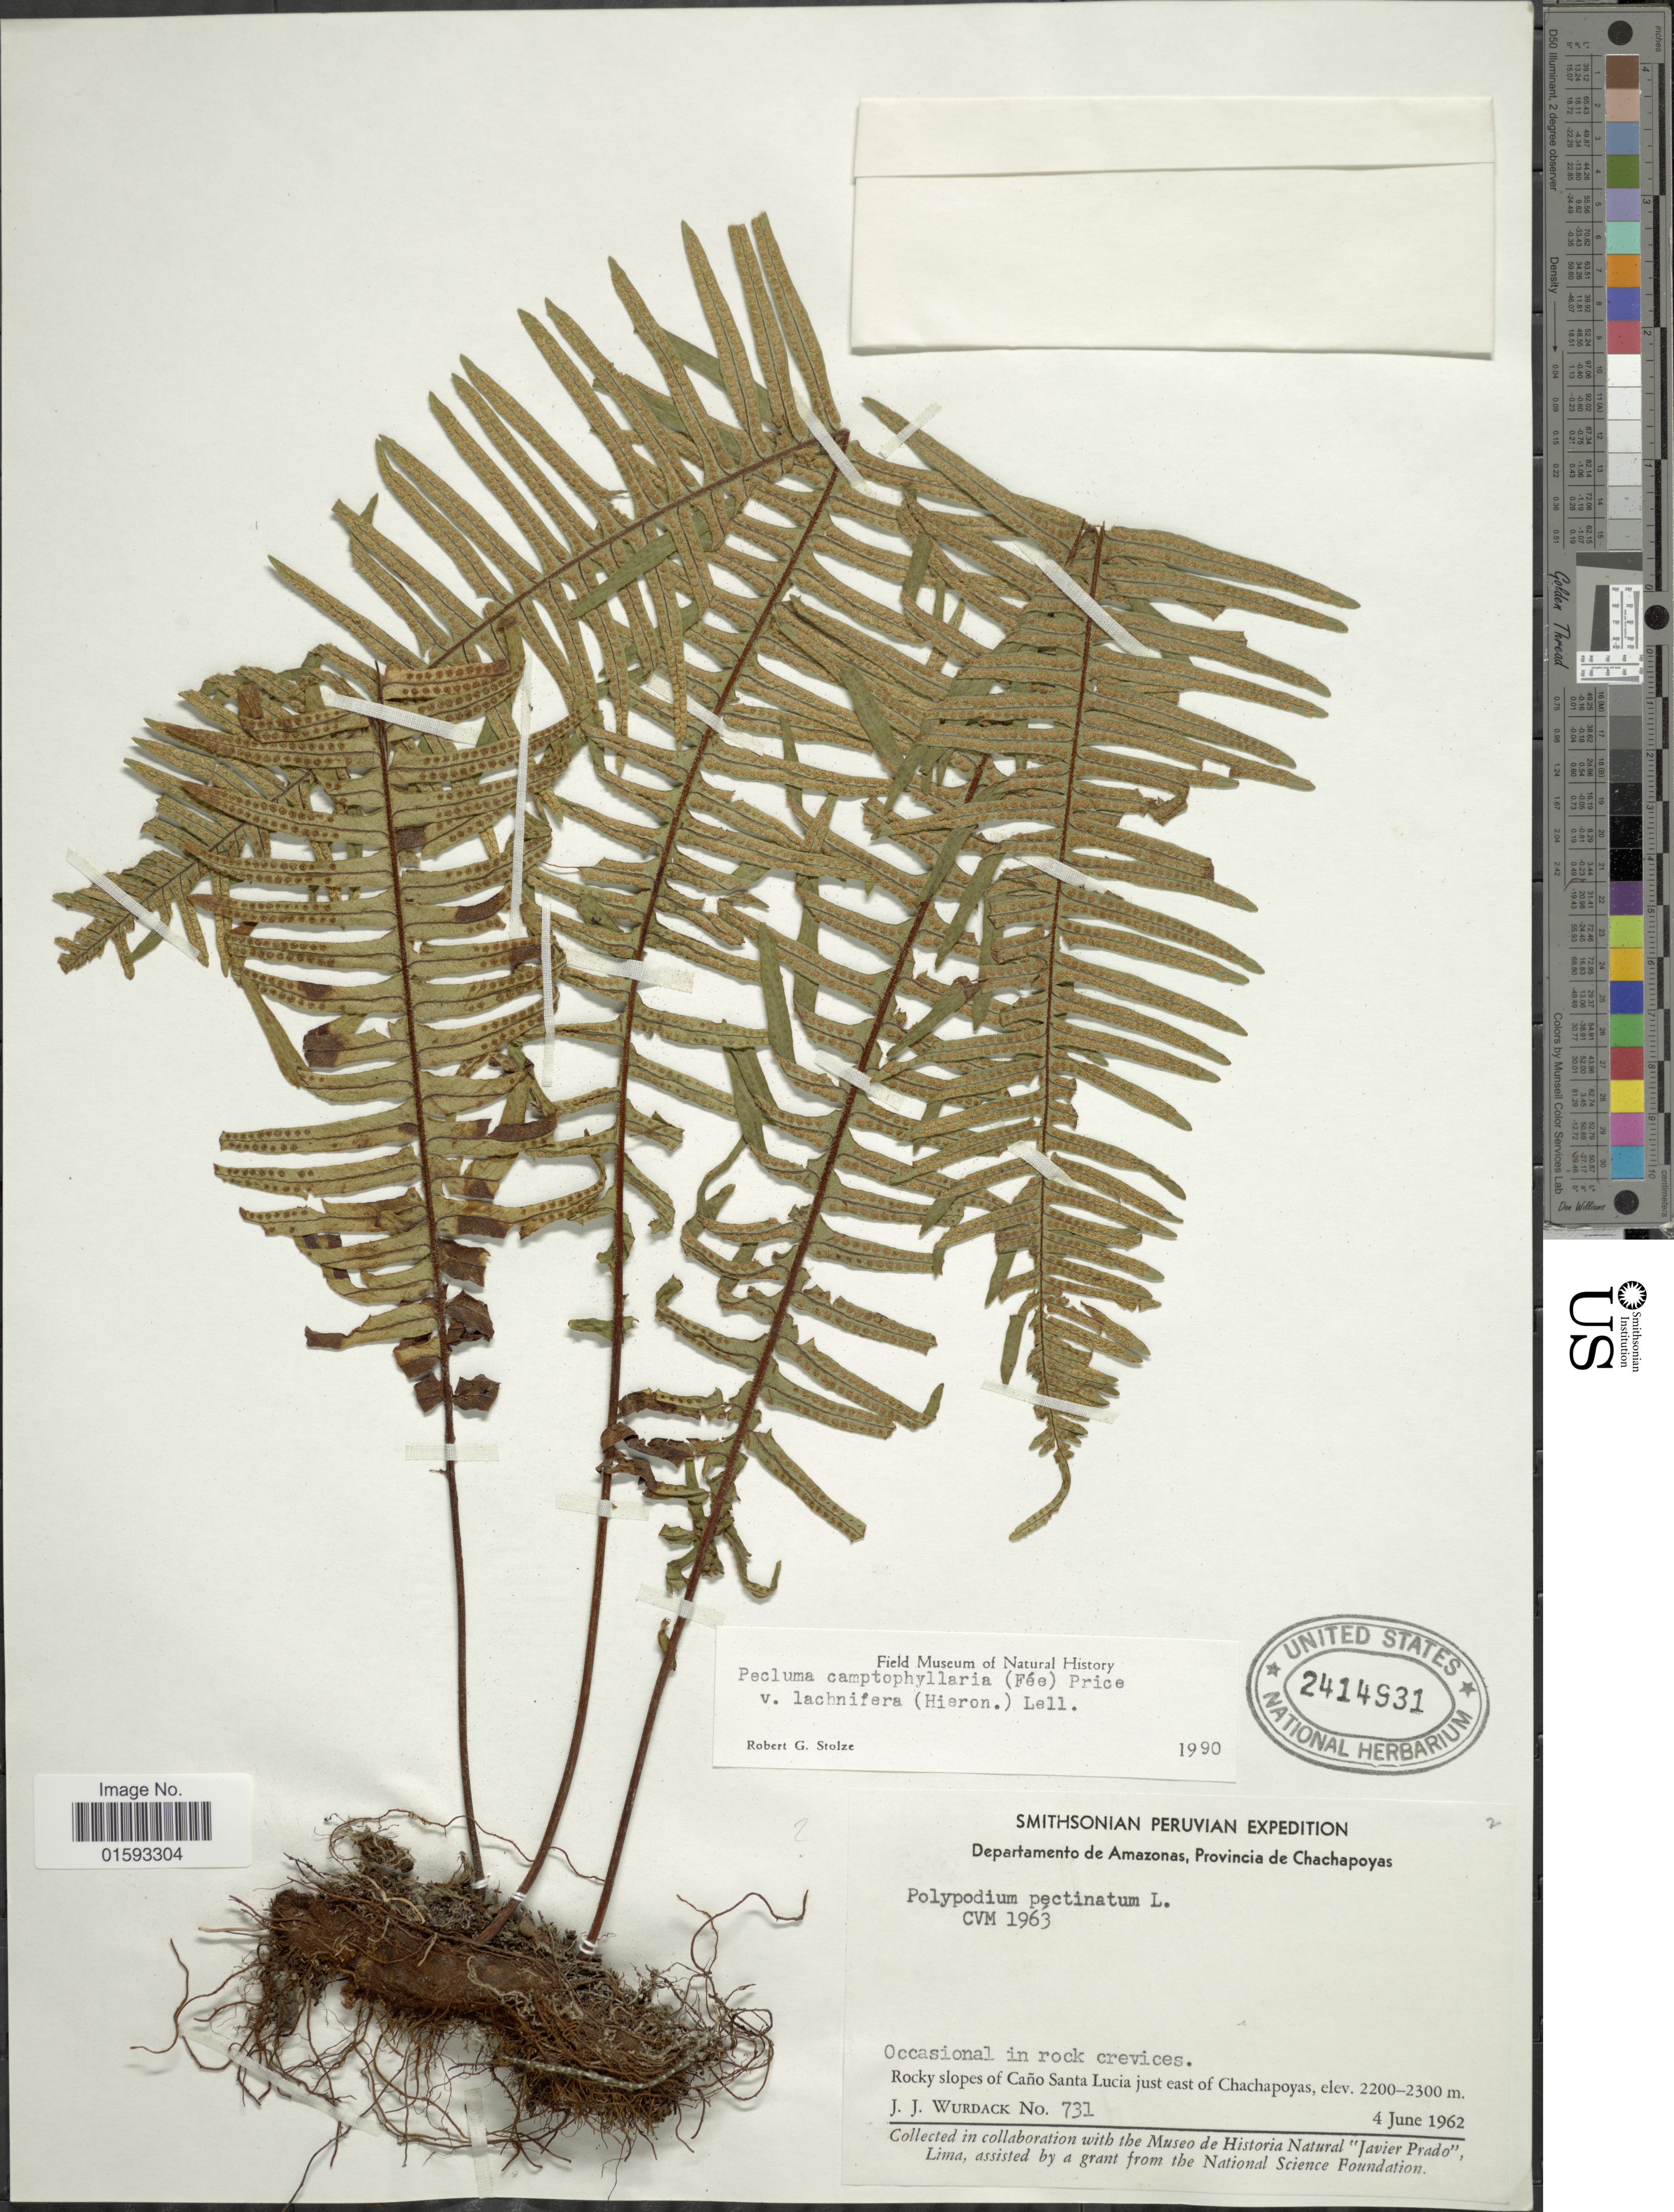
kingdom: Plantae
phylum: Tracheophyta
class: Polypodiopsida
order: Polypodiales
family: Polypodiaceae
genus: Pecluma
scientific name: Pecluma camptophyllaria var. lachnifera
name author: (Hieron.) Lellinger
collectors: J. J. Wurdack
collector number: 731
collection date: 1962-06-04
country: Peru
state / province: Amazonas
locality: Provincia de Chachapoyas, Occasional in rock crevices. Rocky slopes of Cano Santa Lucia just east of Chachapoyas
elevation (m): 2200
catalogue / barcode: US 2414931